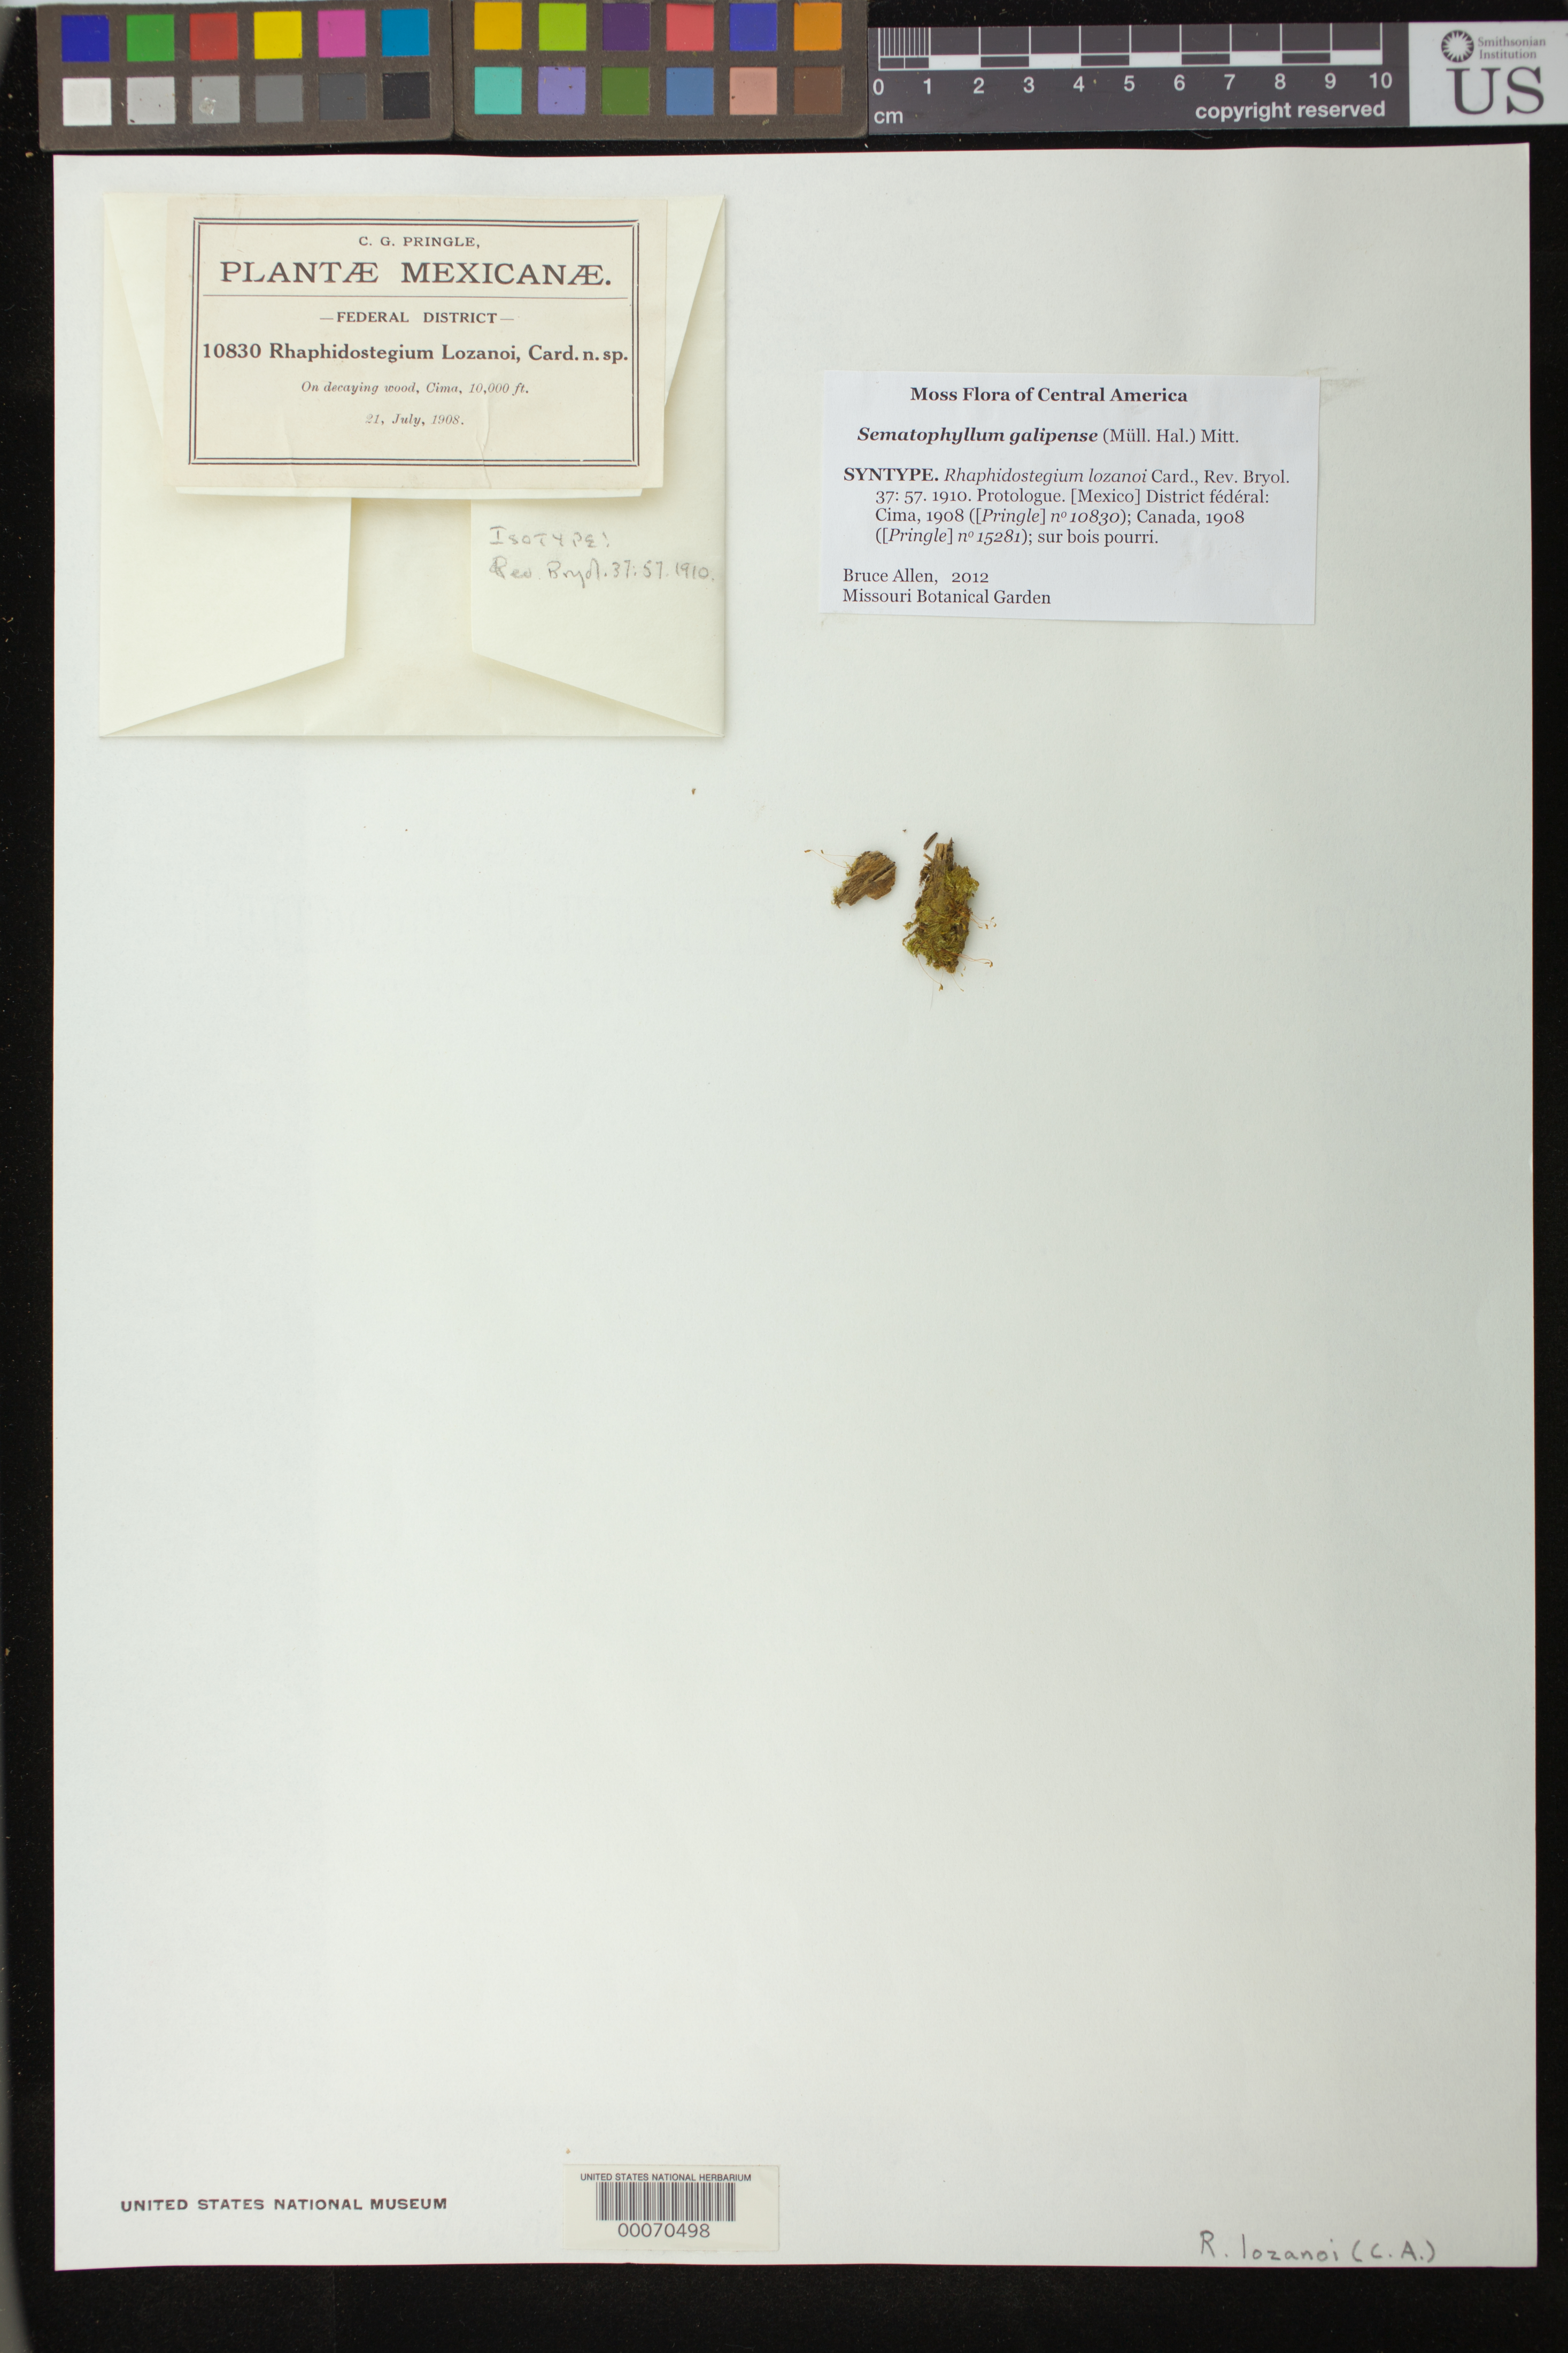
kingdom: Plantae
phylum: Bryophyta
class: Bryopsida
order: Hypnales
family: Sematophyllaceae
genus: Rhaphidostegium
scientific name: Rhaphidostegium lozanoi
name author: Cardot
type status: Syntype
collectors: C. G. Pringle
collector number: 10830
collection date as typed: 21 Jul 1908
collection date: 1908-07-21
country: Mexico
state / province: Distrito Federal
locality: Cima.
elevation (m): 3048